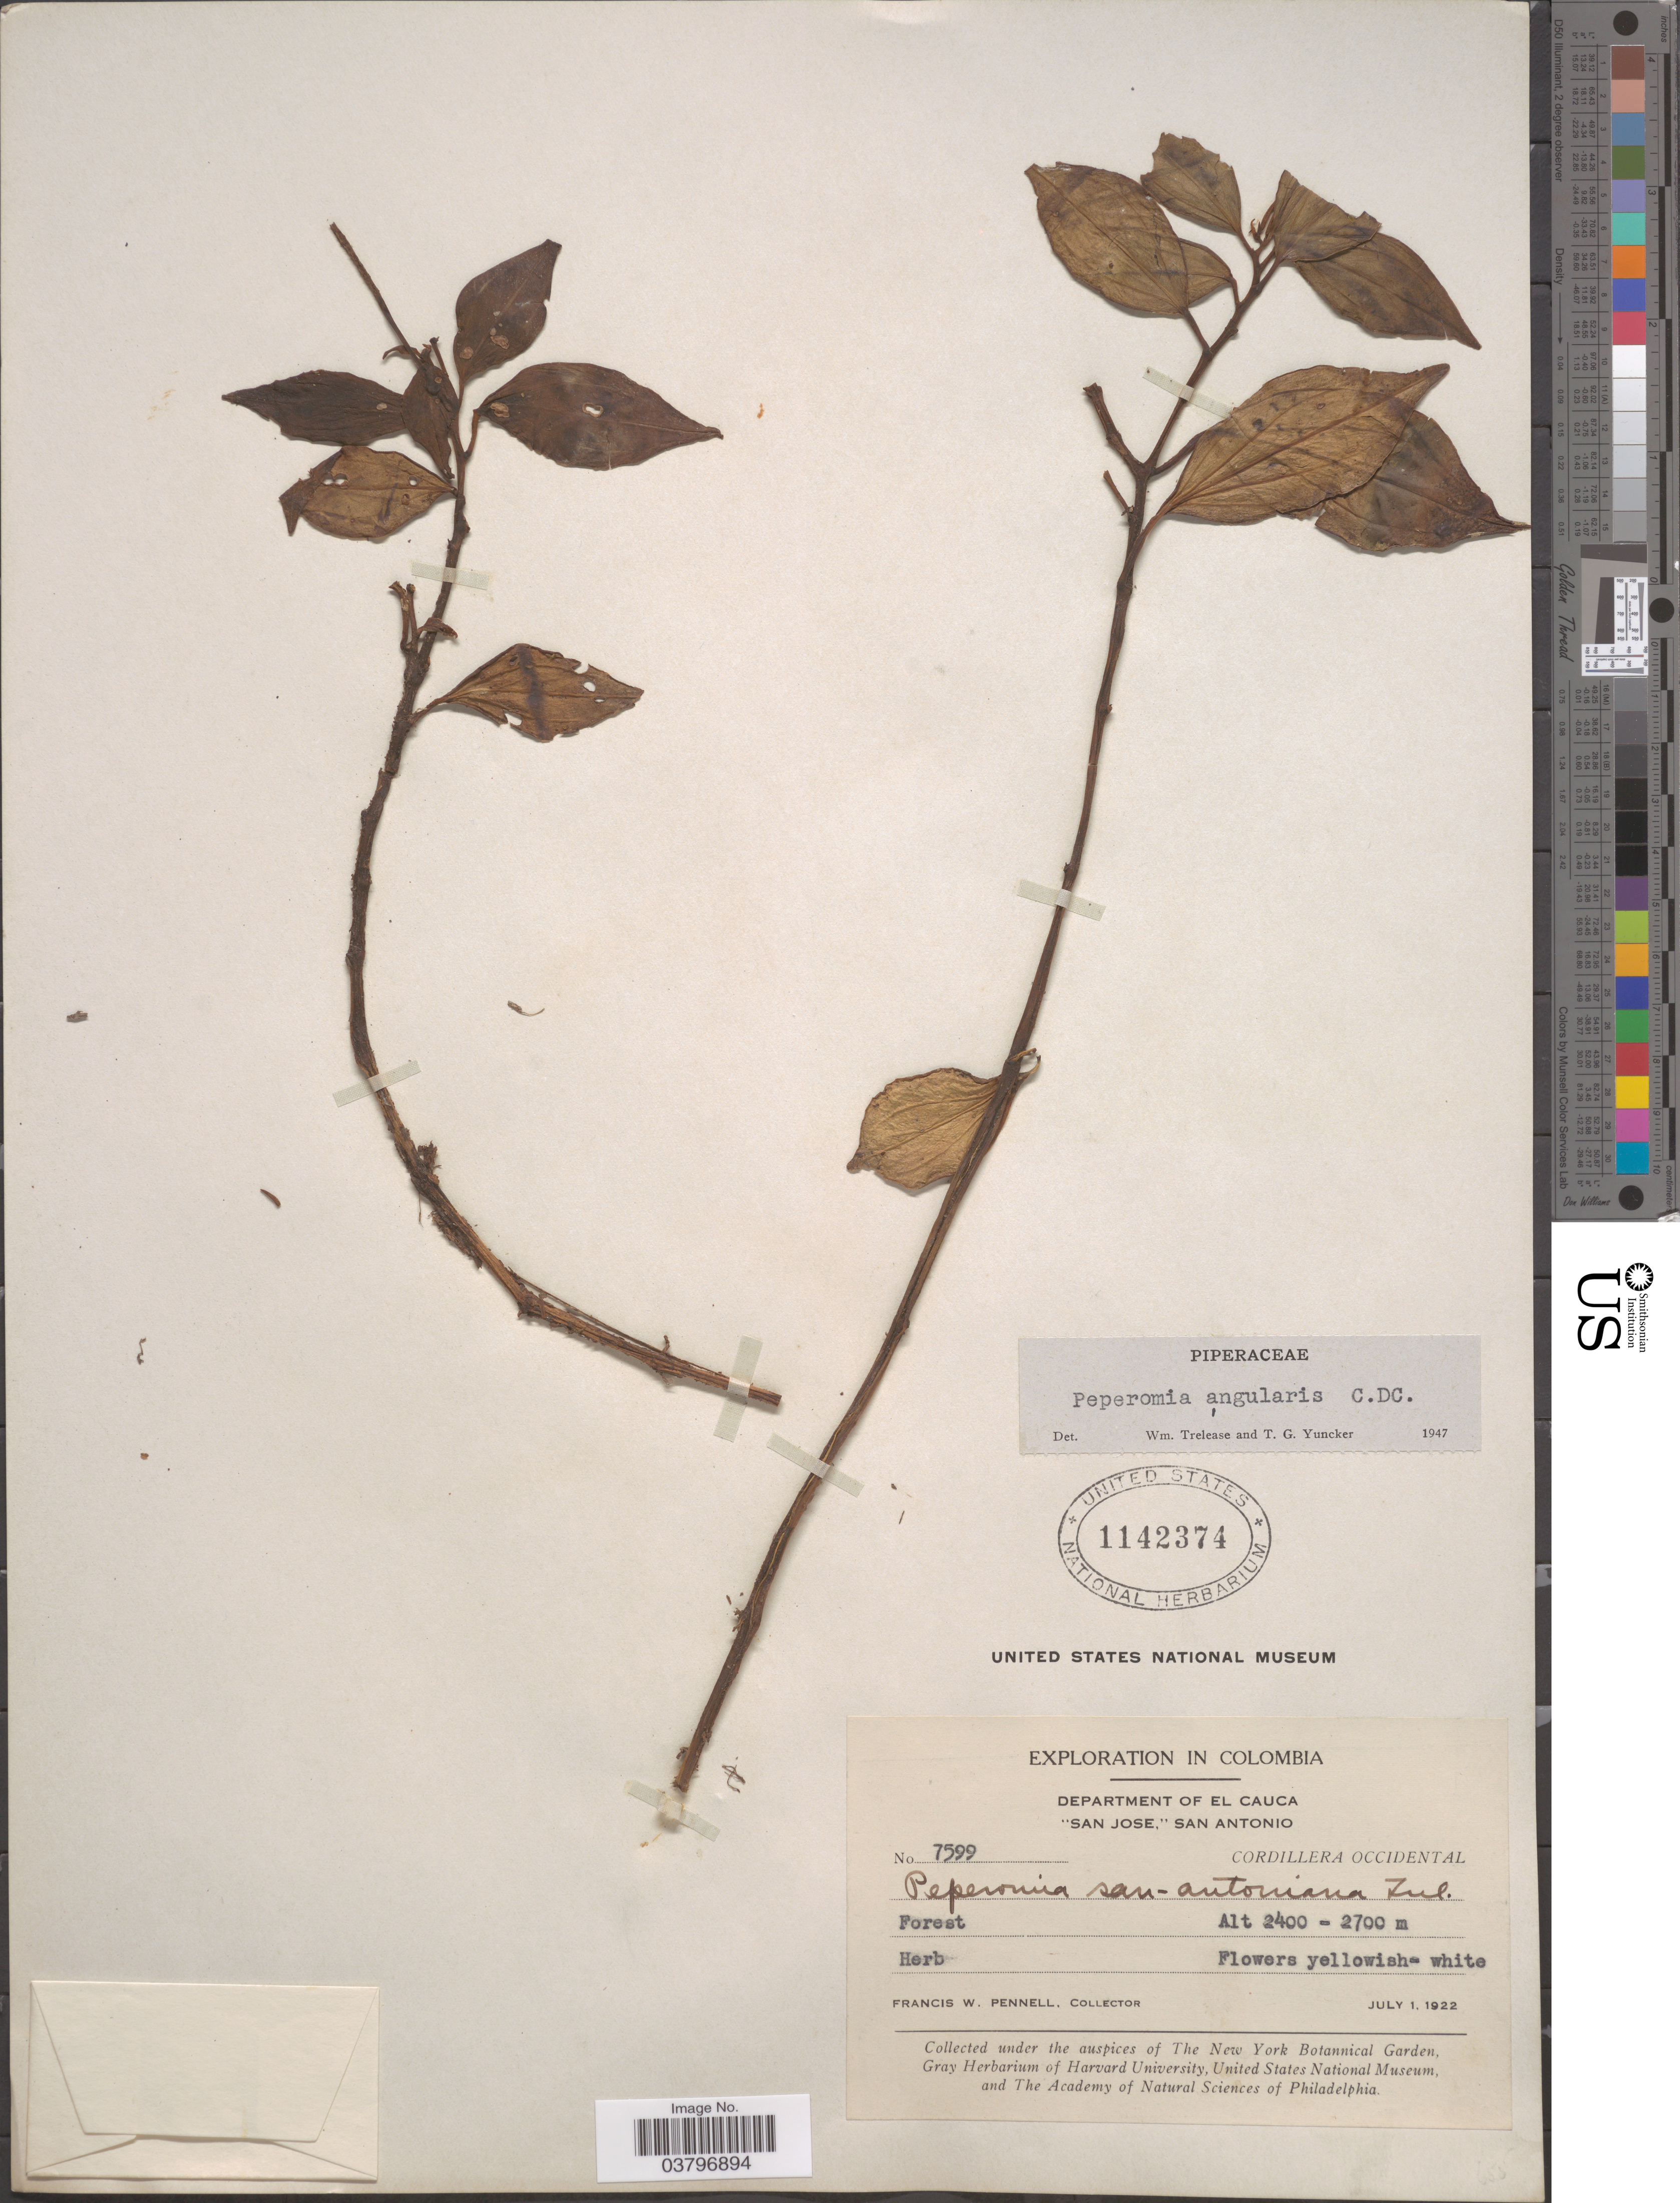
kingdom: Plantae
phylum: Tracheophyta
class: Magnoliopsida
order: Piperales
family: Piperaceae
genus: Peperomia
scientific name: Peperomia angularis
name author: C. DC.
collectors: F. W. Pennell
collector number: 7599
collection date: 1922-07-01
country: Colombia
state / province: Cauca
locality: Department of El Cauca. "San Jose," San Antonio. Cordillera Occidental.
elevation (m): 2400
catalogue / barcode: US 1142374